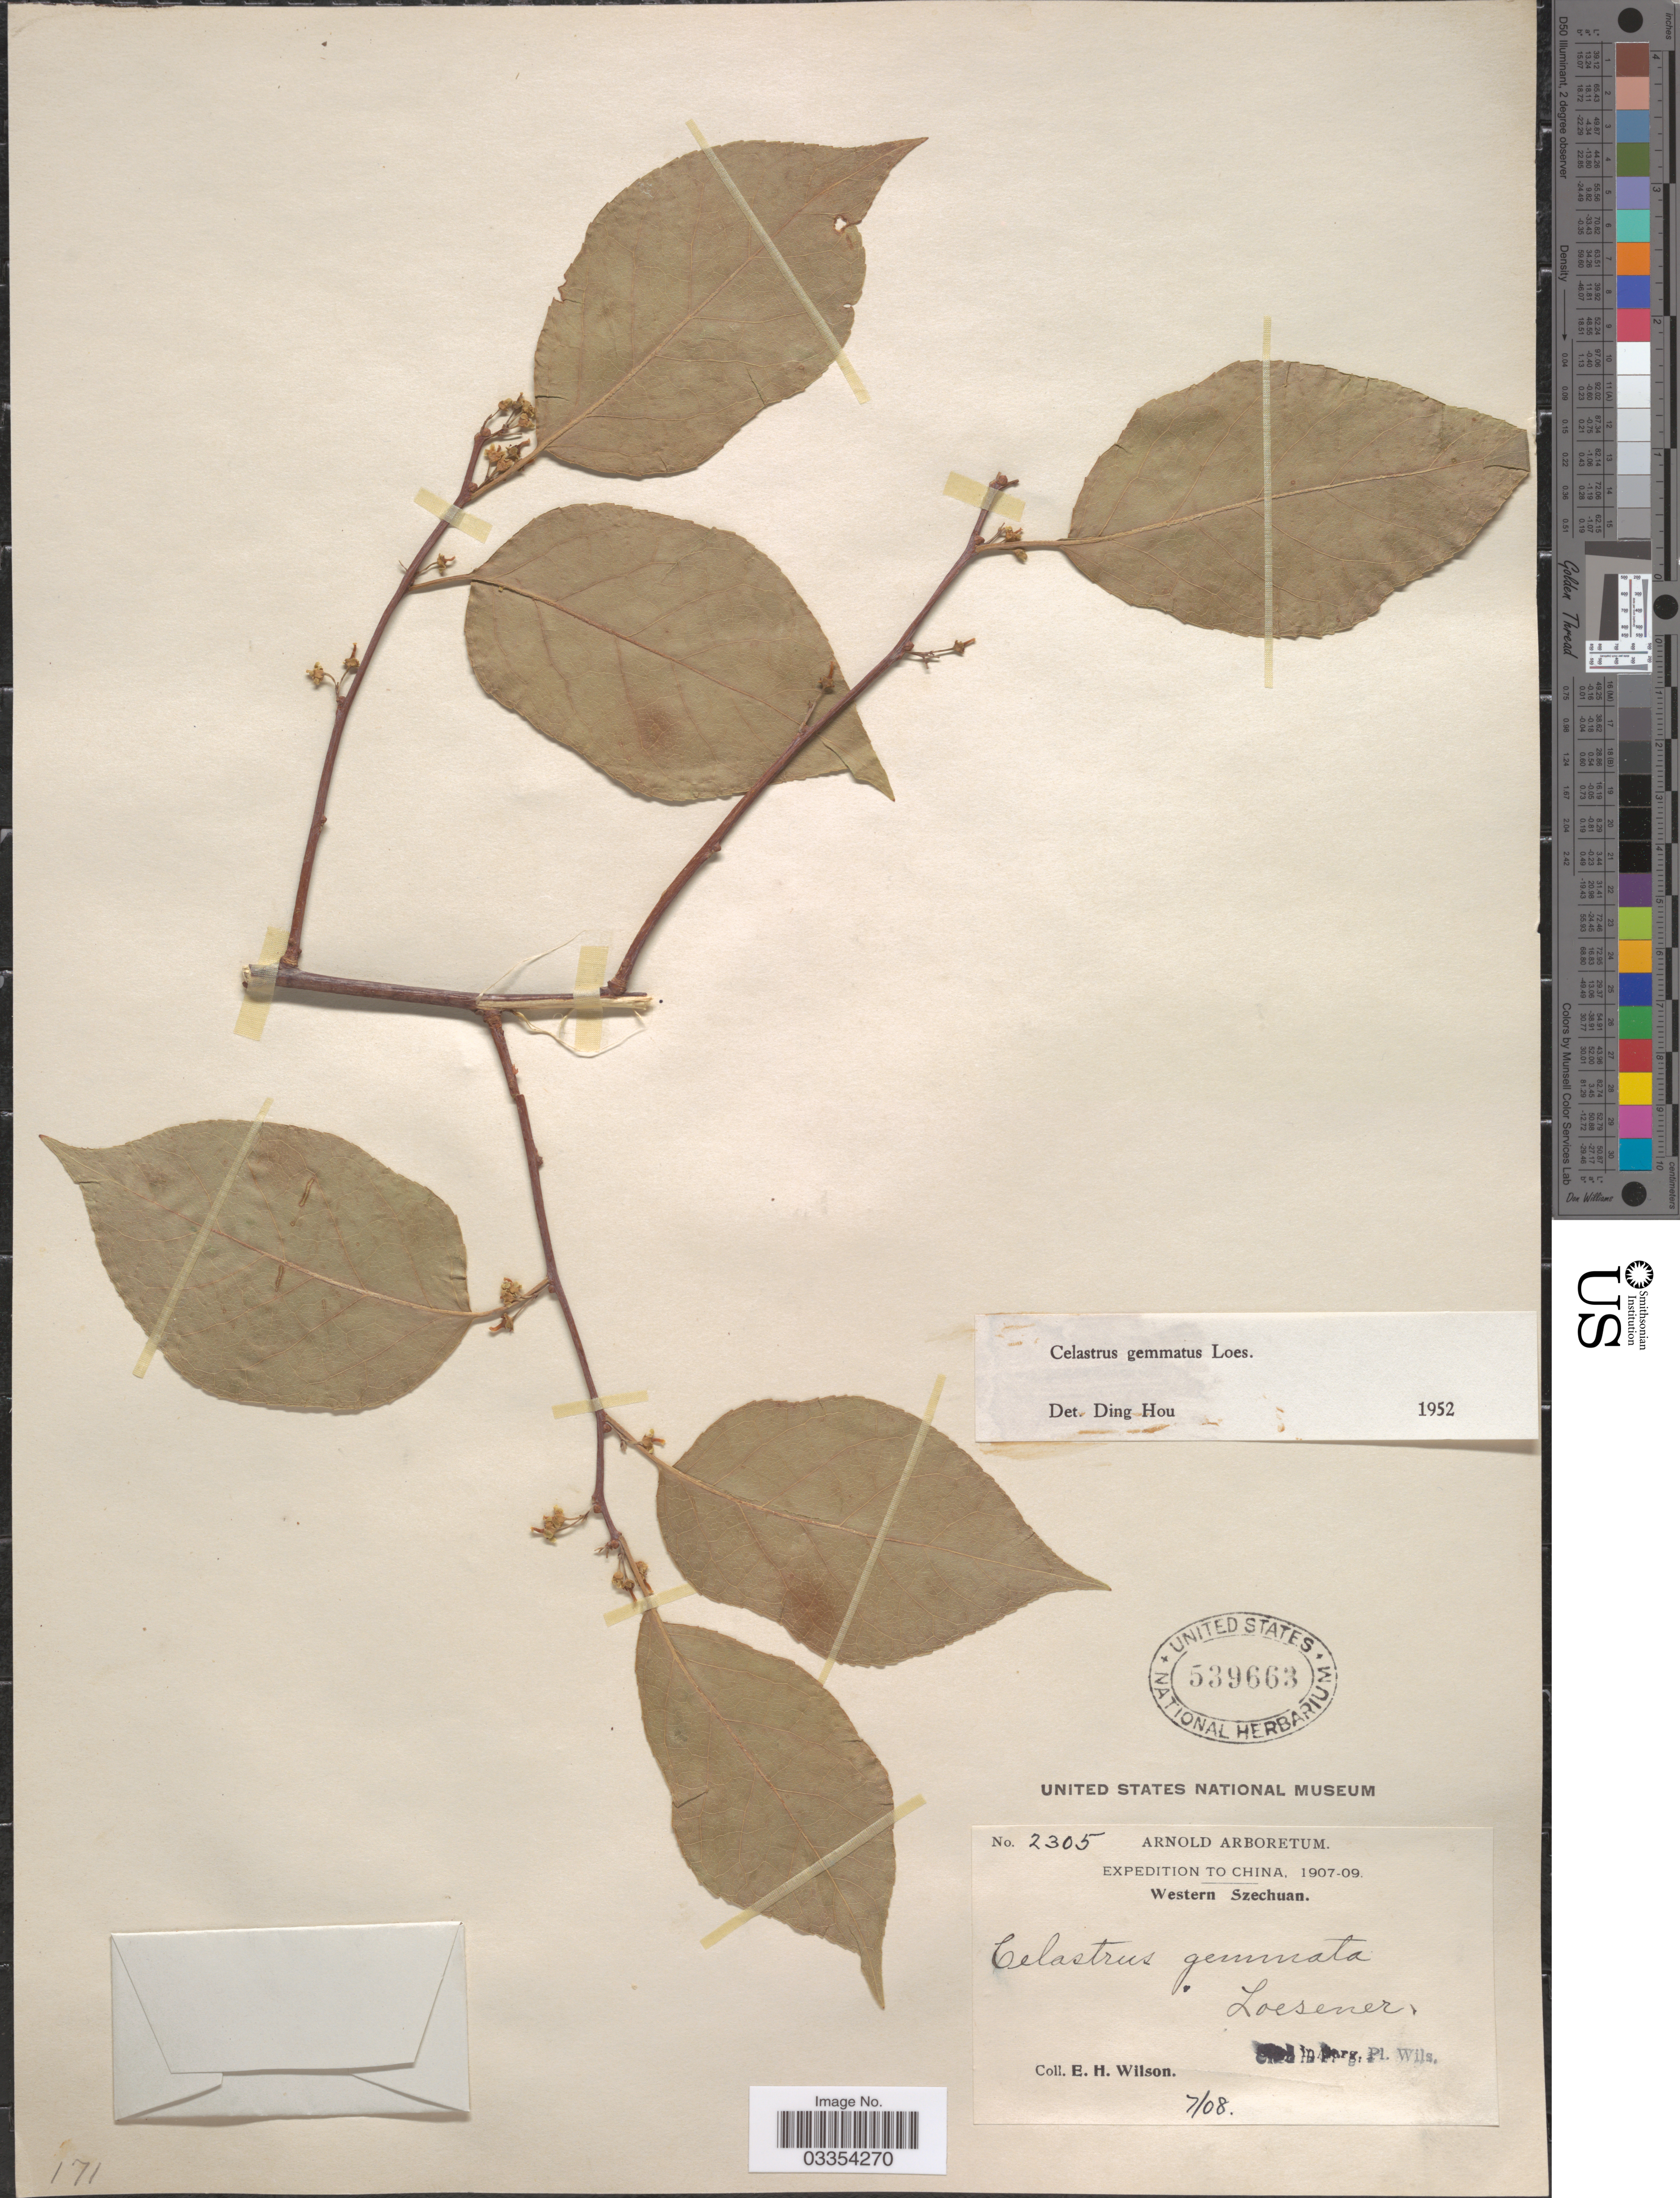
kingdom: Plantae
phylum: Tracheophyta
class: Magnoliopsida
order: Celastrales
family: Celastraceae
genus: Celastrus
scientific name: Celastrus gemmatus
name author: Loes.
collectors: E. Wilson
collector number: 2305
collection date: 1908-07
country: China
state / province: Sichuan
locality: Western Szechuan.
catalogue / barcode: US 539663